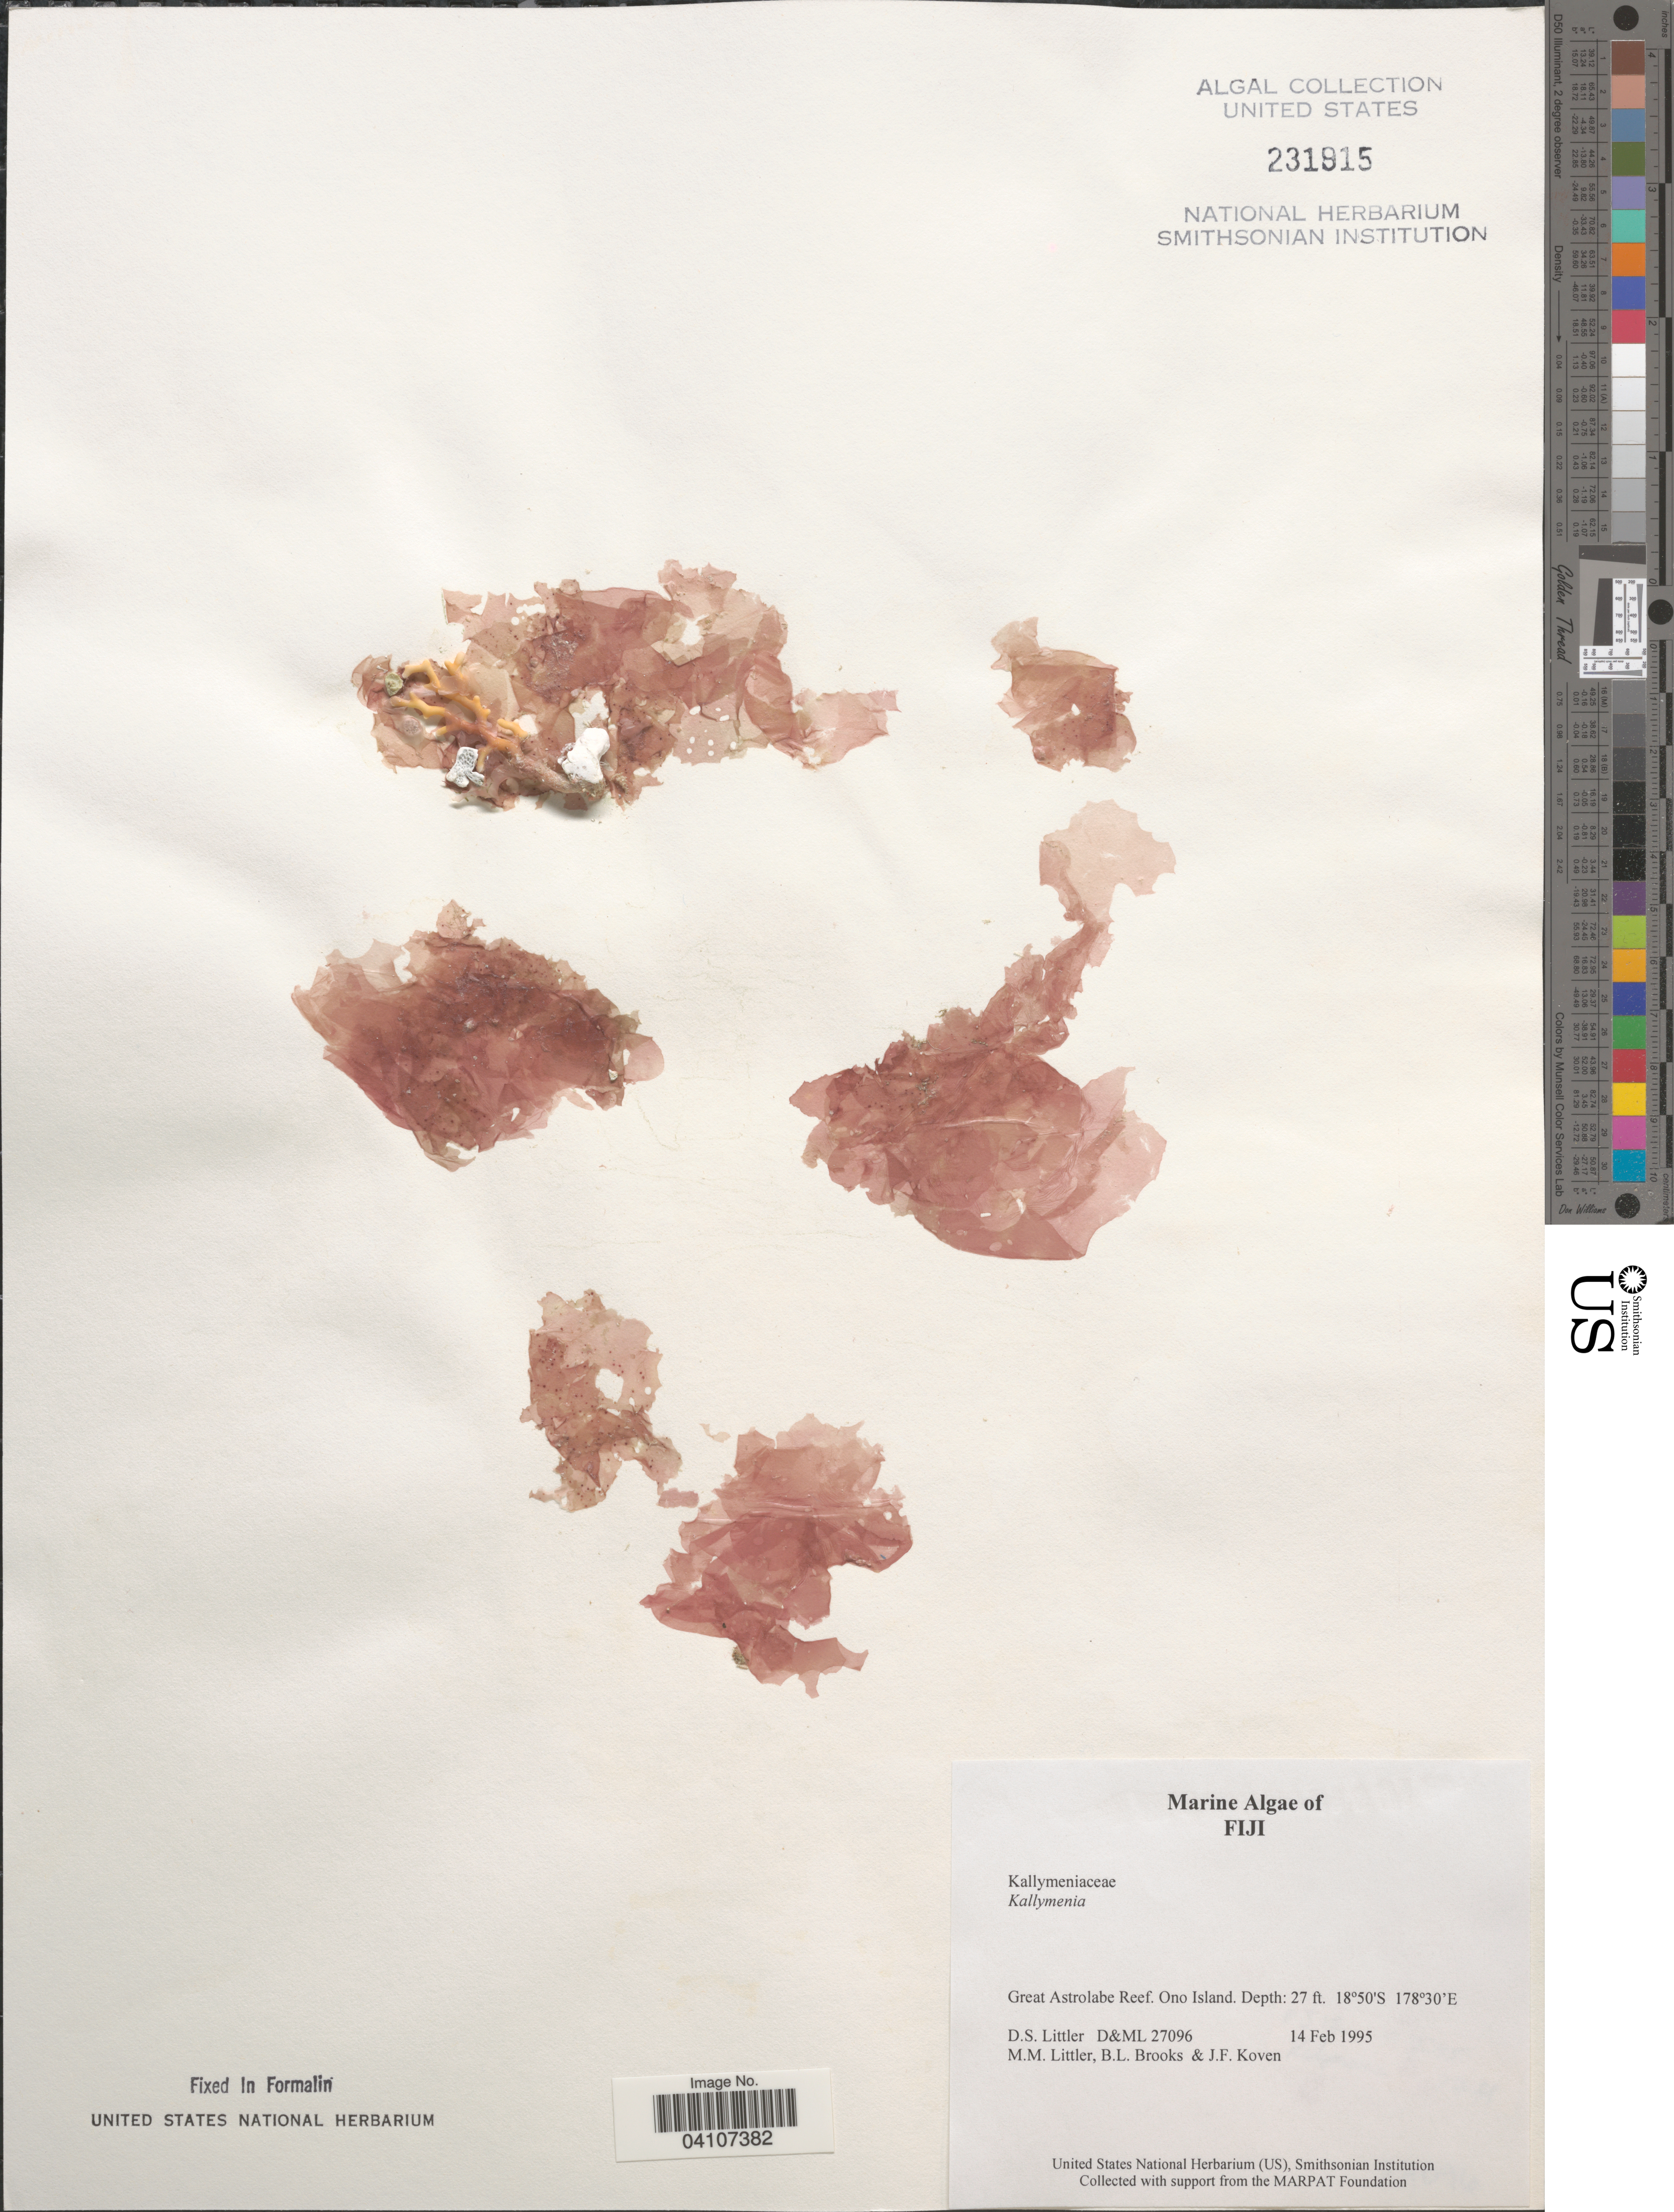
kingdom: Plantae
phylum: Rhodophyta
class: Florideophyceae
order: Gigartinales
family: Kallymeniaceae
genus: Kallymenia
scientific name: Kallymenia sp.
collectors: D. S. Littler, B. Brooks & J. Koven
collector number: D&ML 27096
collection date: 1995-02-14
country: Fiji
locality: Great Astrolobe Reef. Ono Island.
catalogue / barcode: US 231815